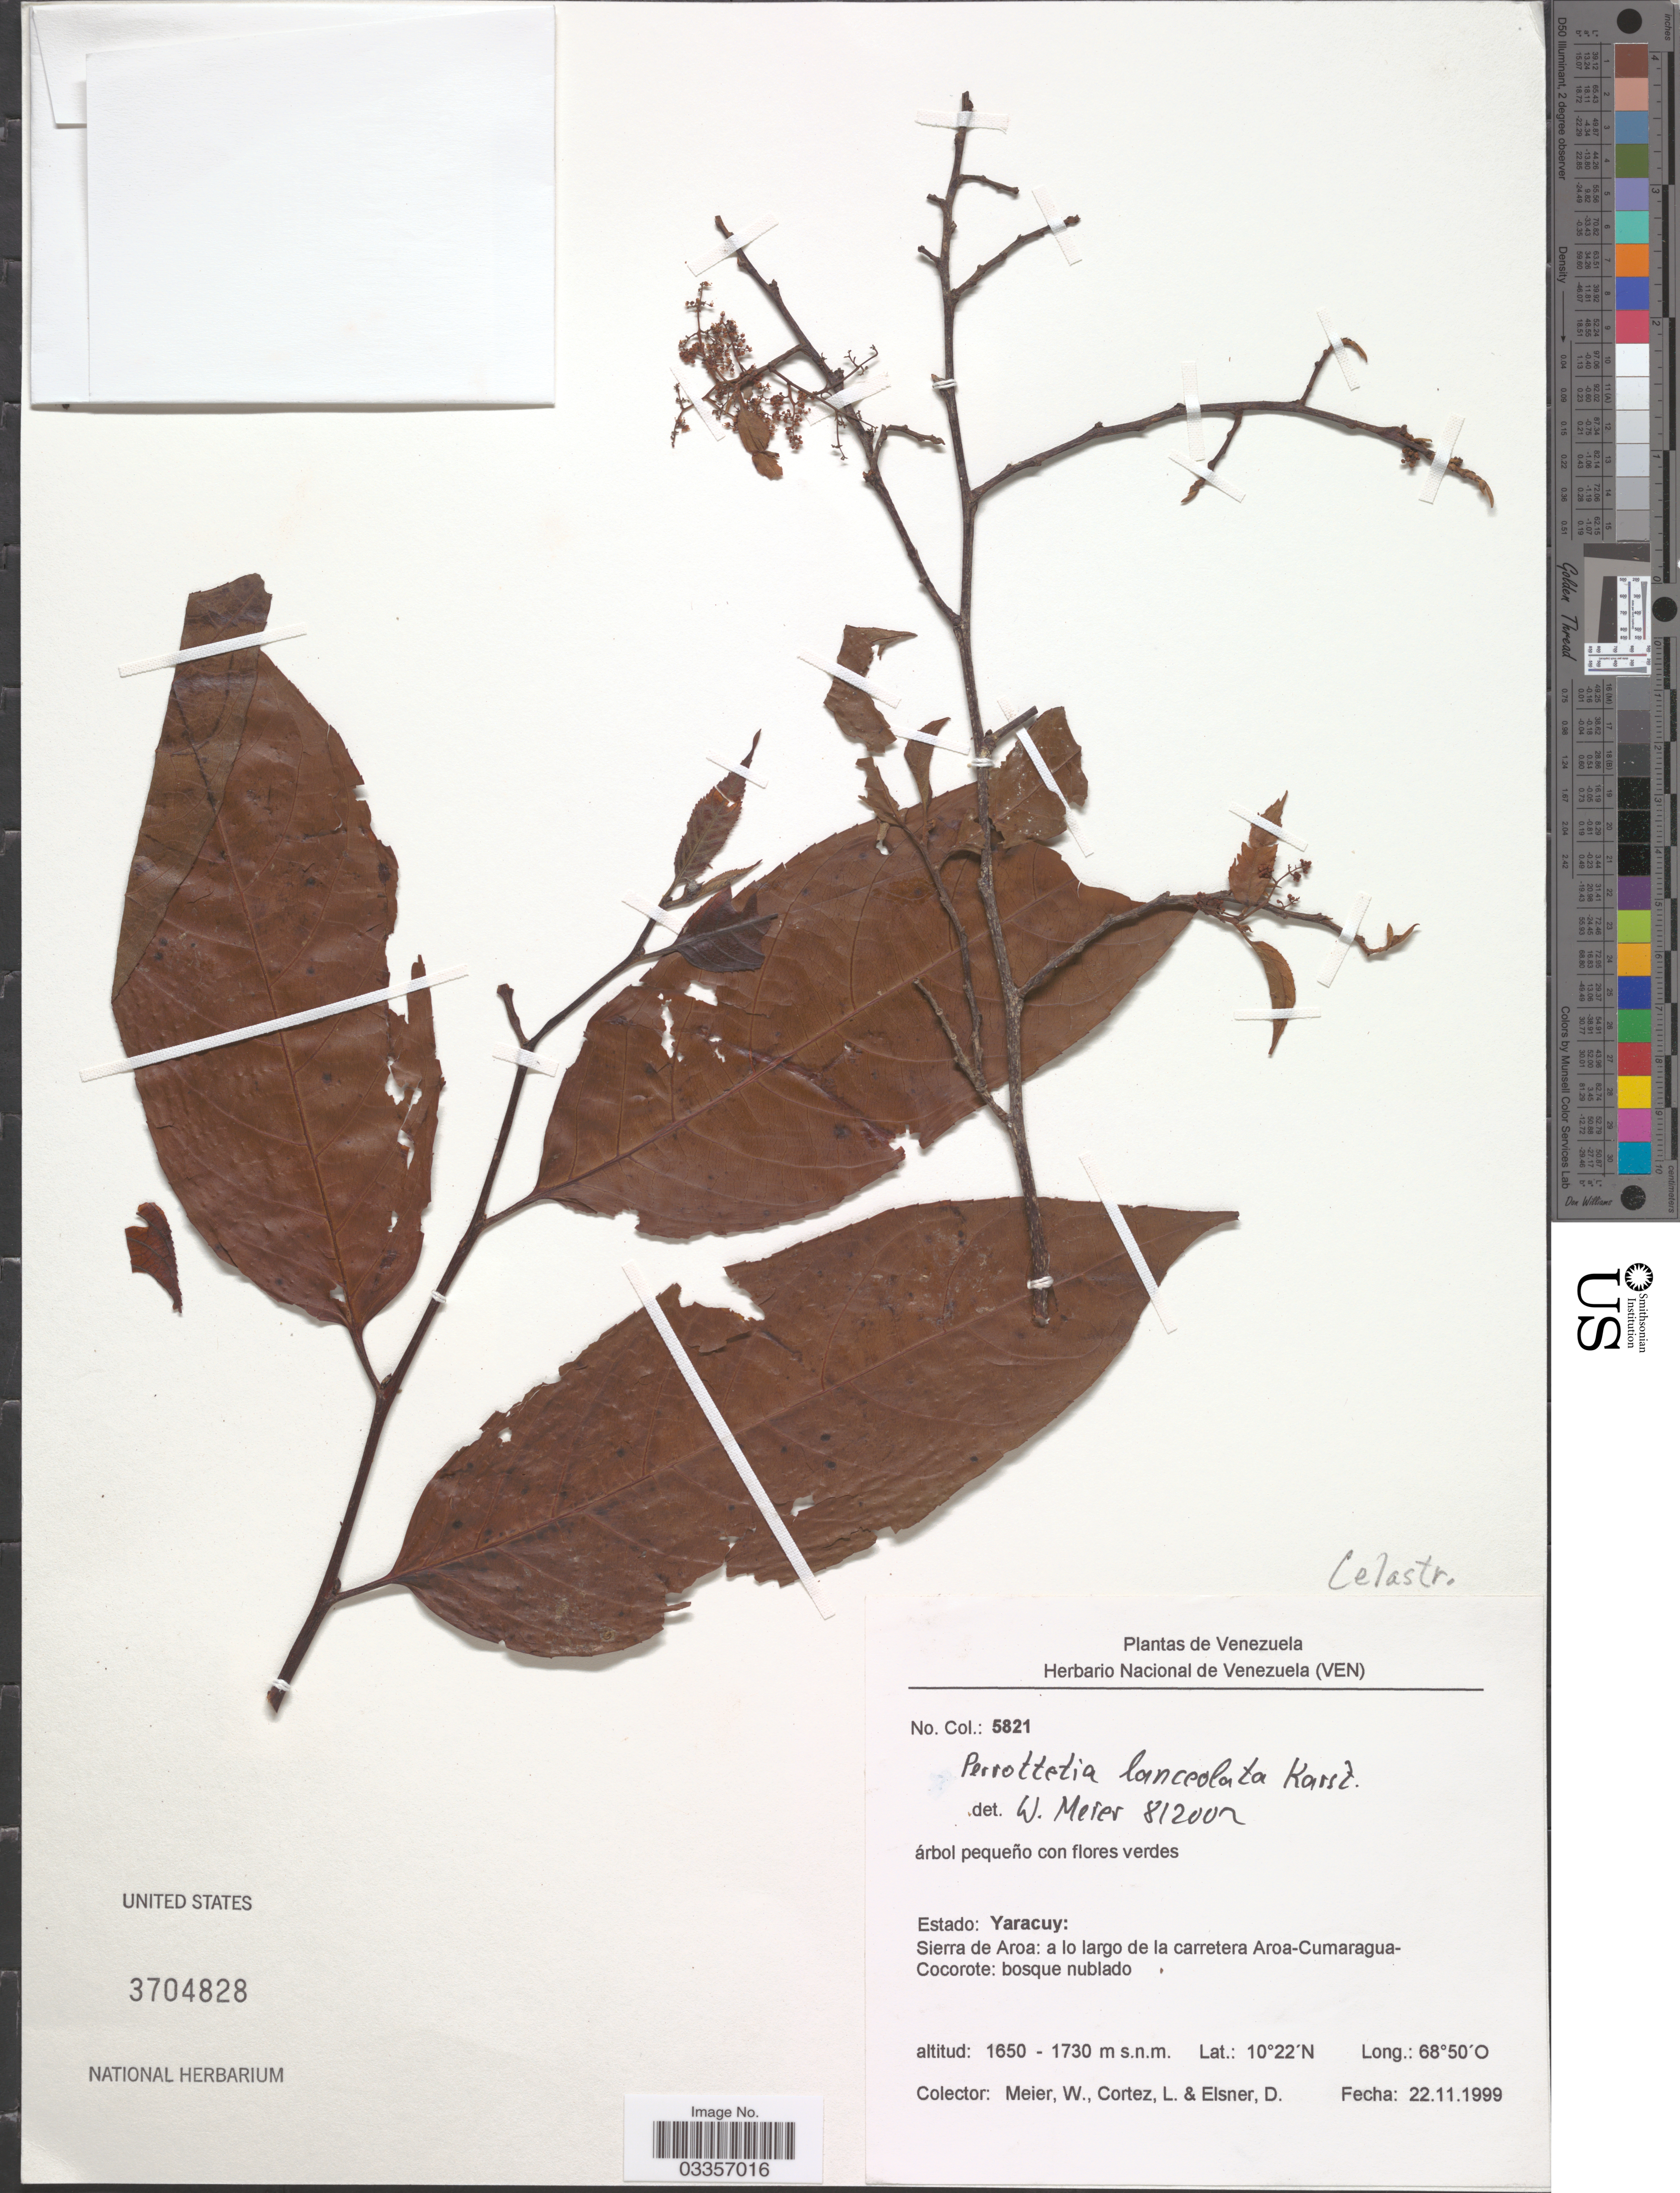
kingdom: Plantae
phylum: Tracheophyta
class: Magnoliopsida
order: Huerteales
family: Dipentodontaceae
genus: Perrottetia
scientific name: Perrottetia lanceolata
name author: H. Karst.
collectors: W. Meier, L. Cortéz & D. Elsner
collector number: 5821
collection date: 1999-11-22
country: Venezuela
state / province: Yaracuy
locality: Sierra de Aroa:a lo largo de la carretera Aroa-Cumaragua-Cocorote: bosque nublado.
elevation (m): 1650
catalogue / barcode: US 3704828